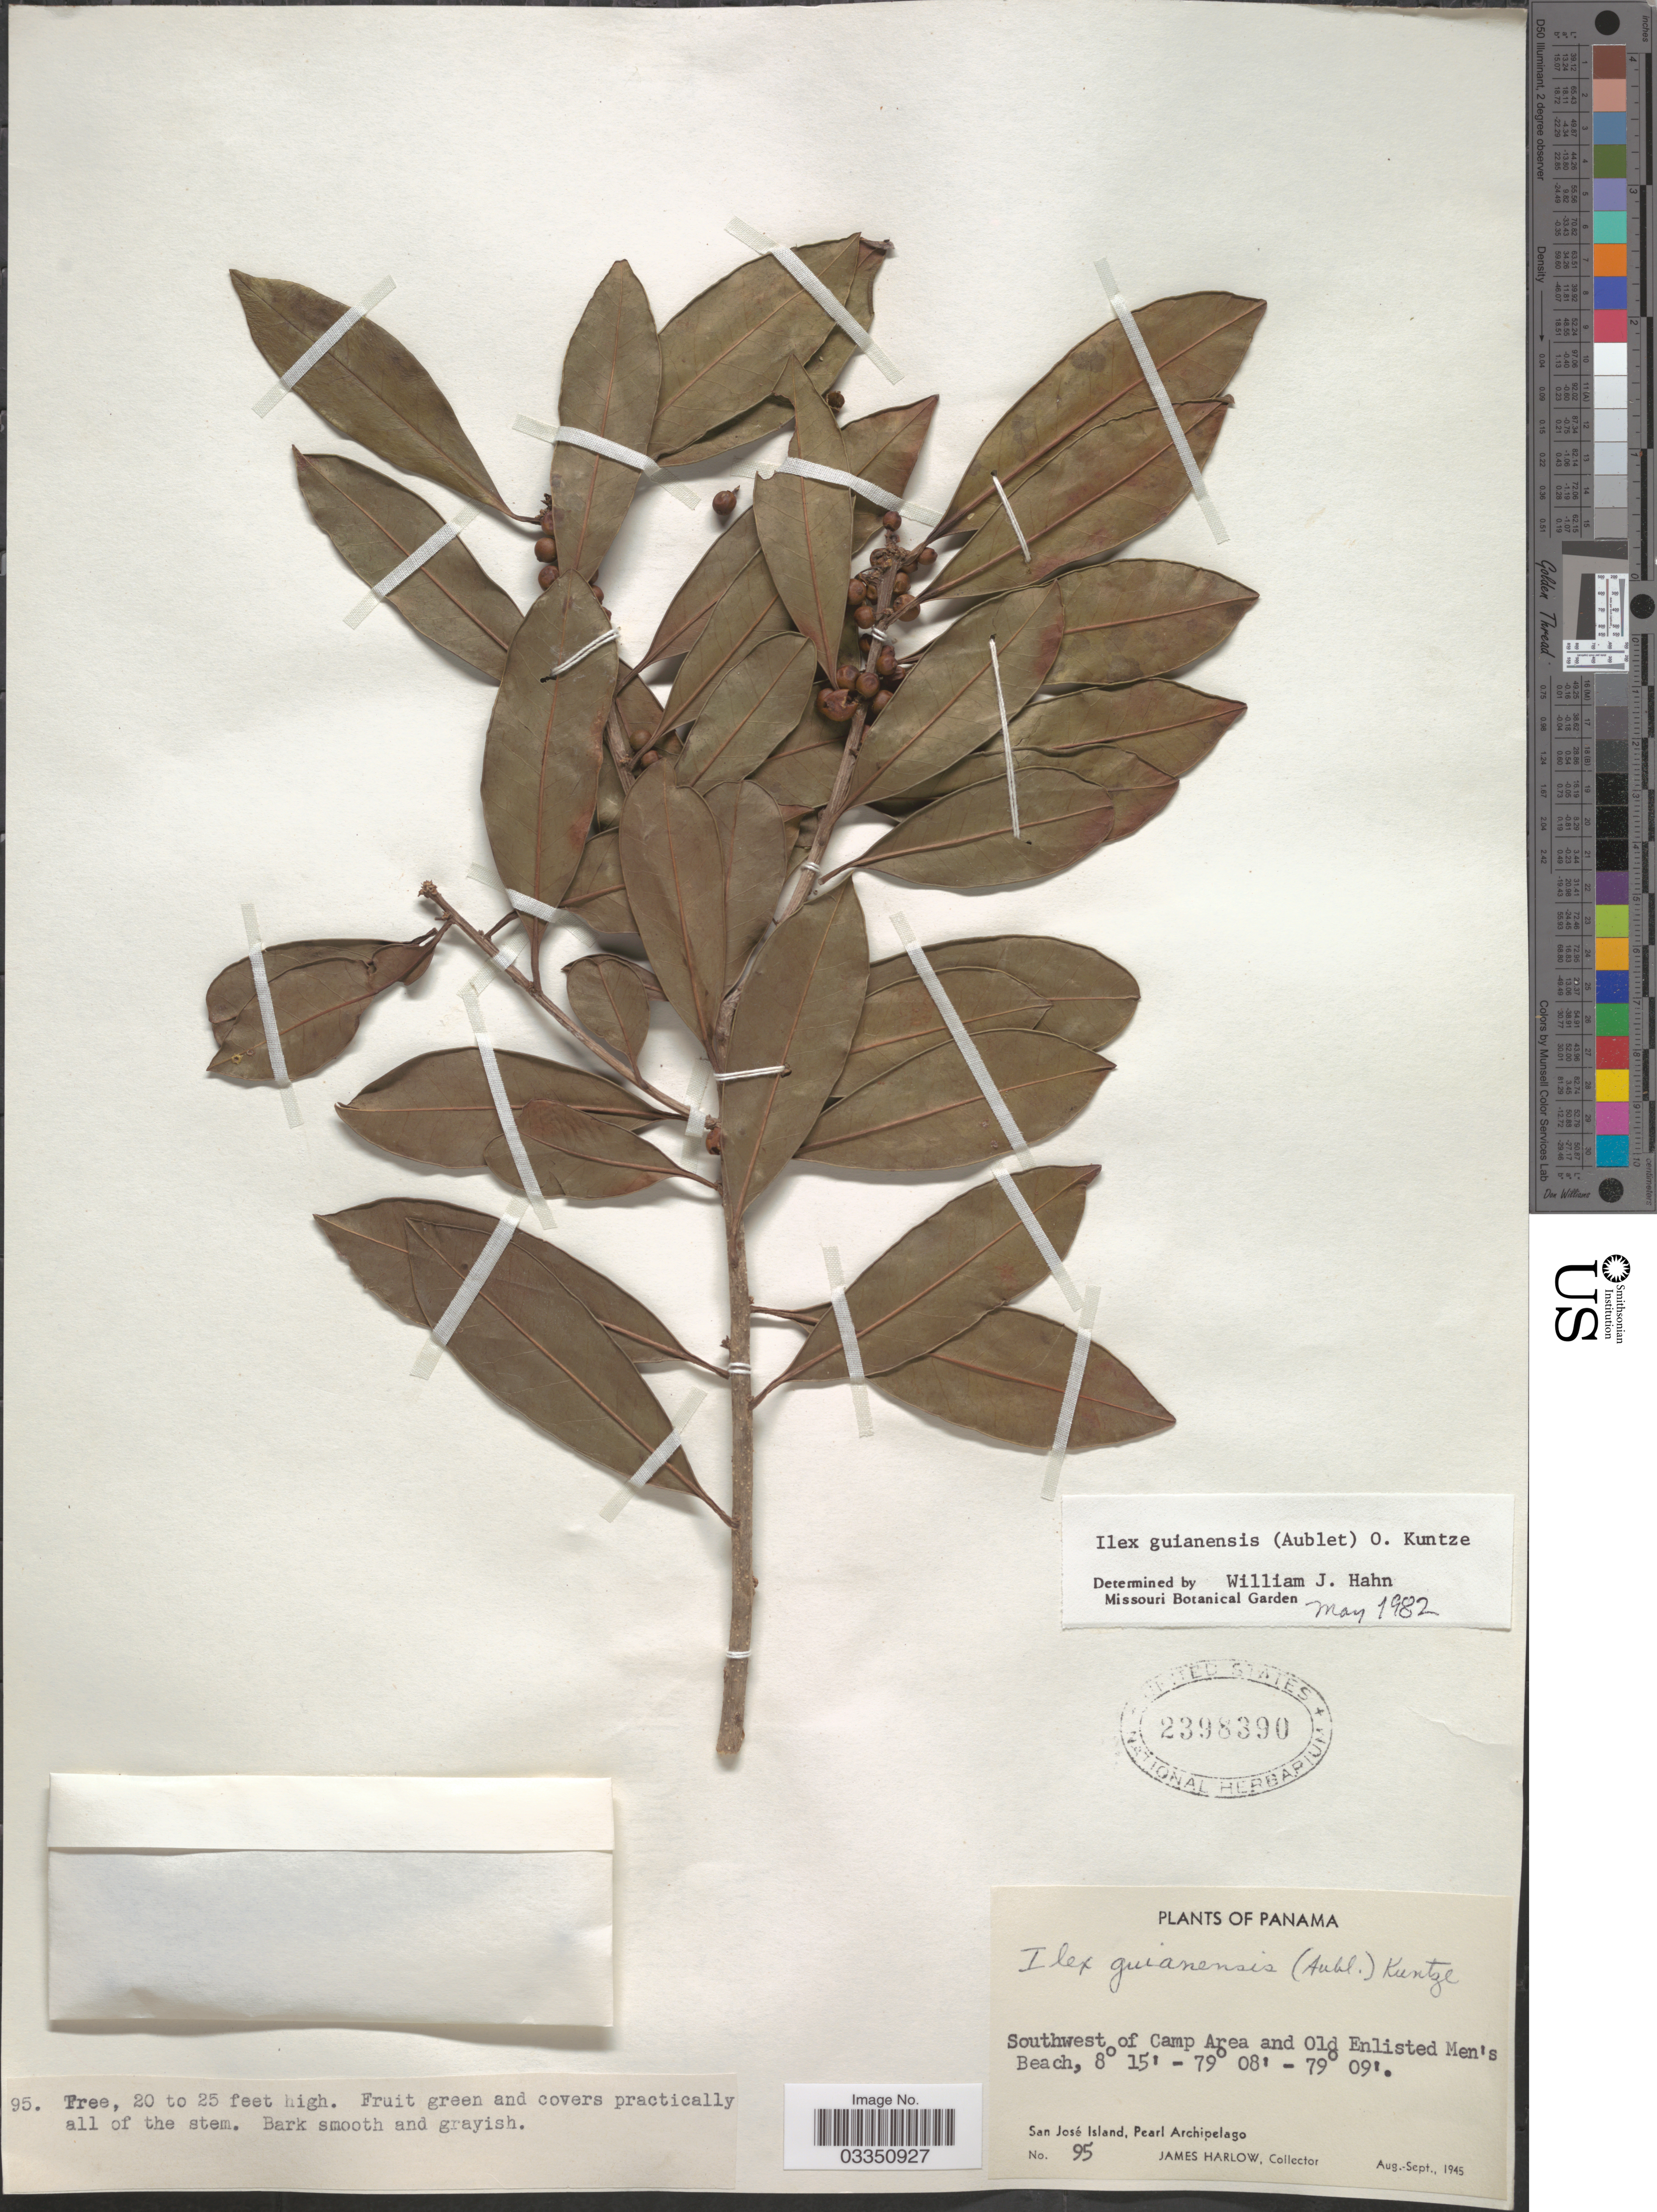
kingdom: Plantae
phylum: Tracheophyta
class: Magnoliopsida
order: Aquifoliales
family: Aquifoliaceae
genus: Ilex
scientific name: Ilex guianensis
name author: (Aubl.) Kuntze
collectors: J. Harlow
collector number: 95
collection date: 1945-08/1945-09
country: Panama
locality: Southwest of Camp Area and Old Enlisted Men's Beach, San José Island, Pearl Archipelago.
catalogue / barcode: US 2398390